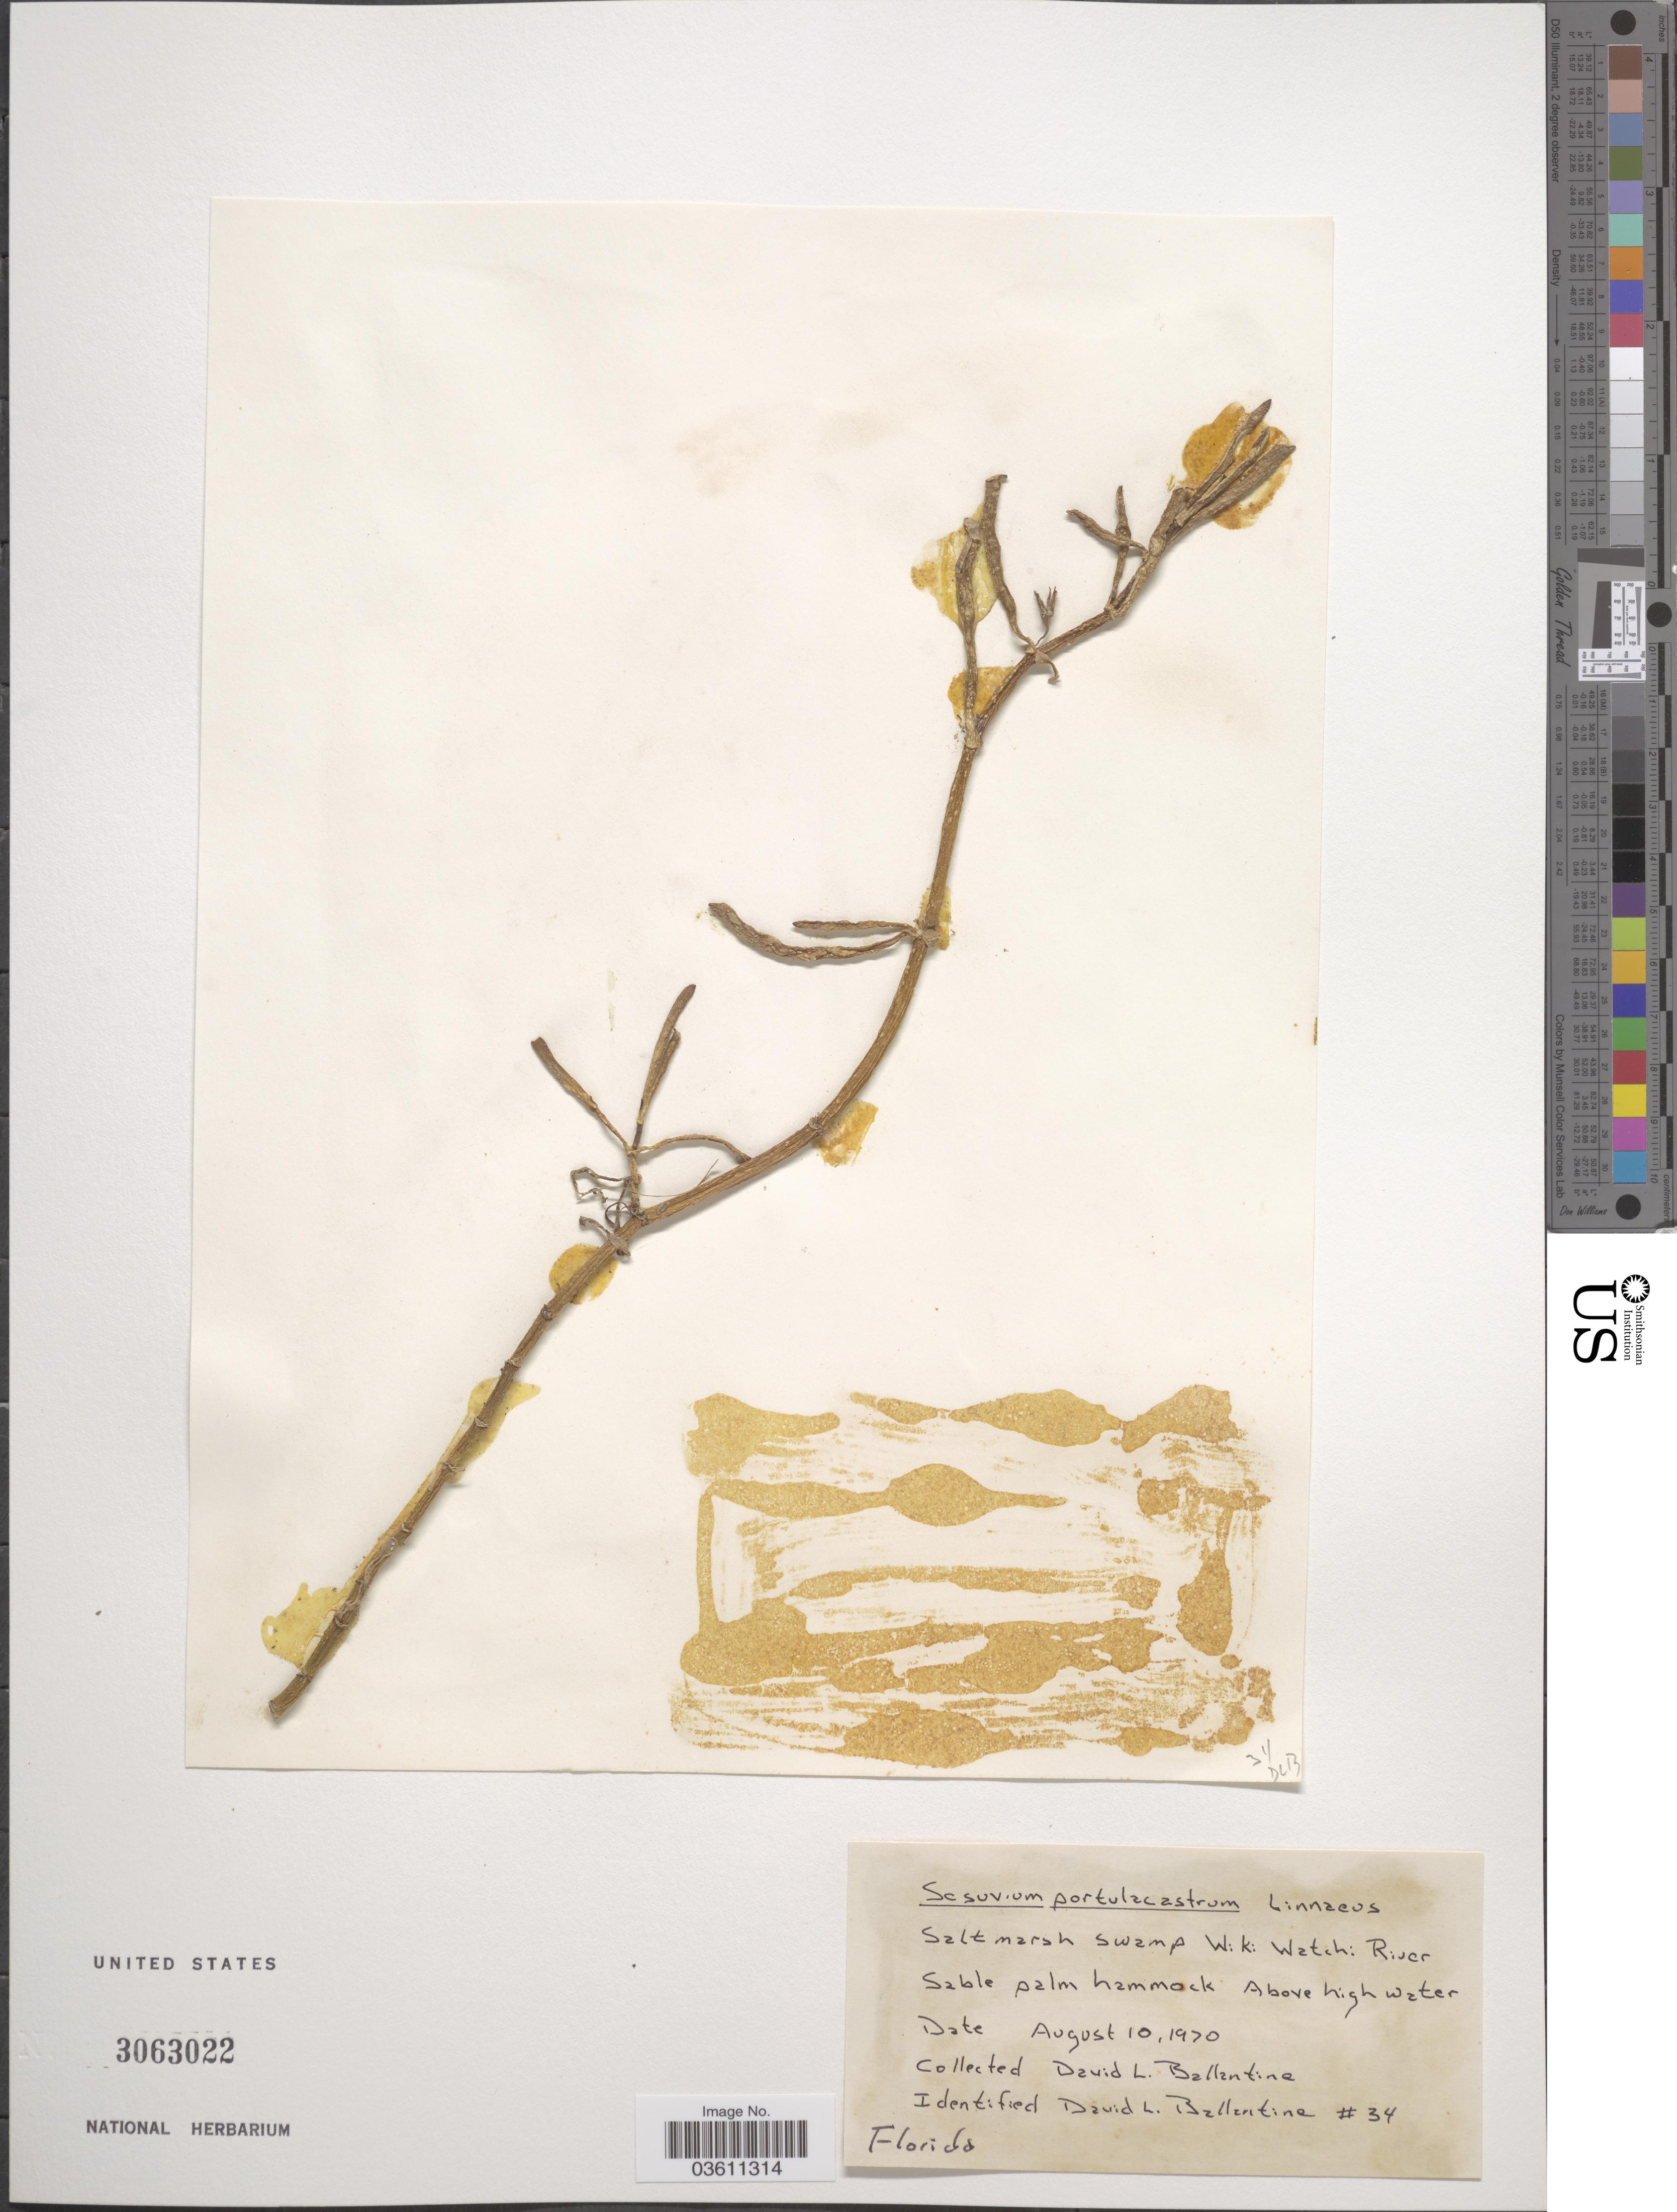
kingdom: Plantae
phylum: Tracheophyta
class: Magnoliopsida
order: Caryophyllales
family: Aizoaceae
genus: Sesuvium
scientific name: Sesuvium portulacastrum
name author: (L.) L.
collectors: D. Ballentine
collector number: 34?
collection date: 1970-08-10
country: United States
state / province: Florida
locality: W:k: Watch: River.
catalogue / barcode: US 3063022